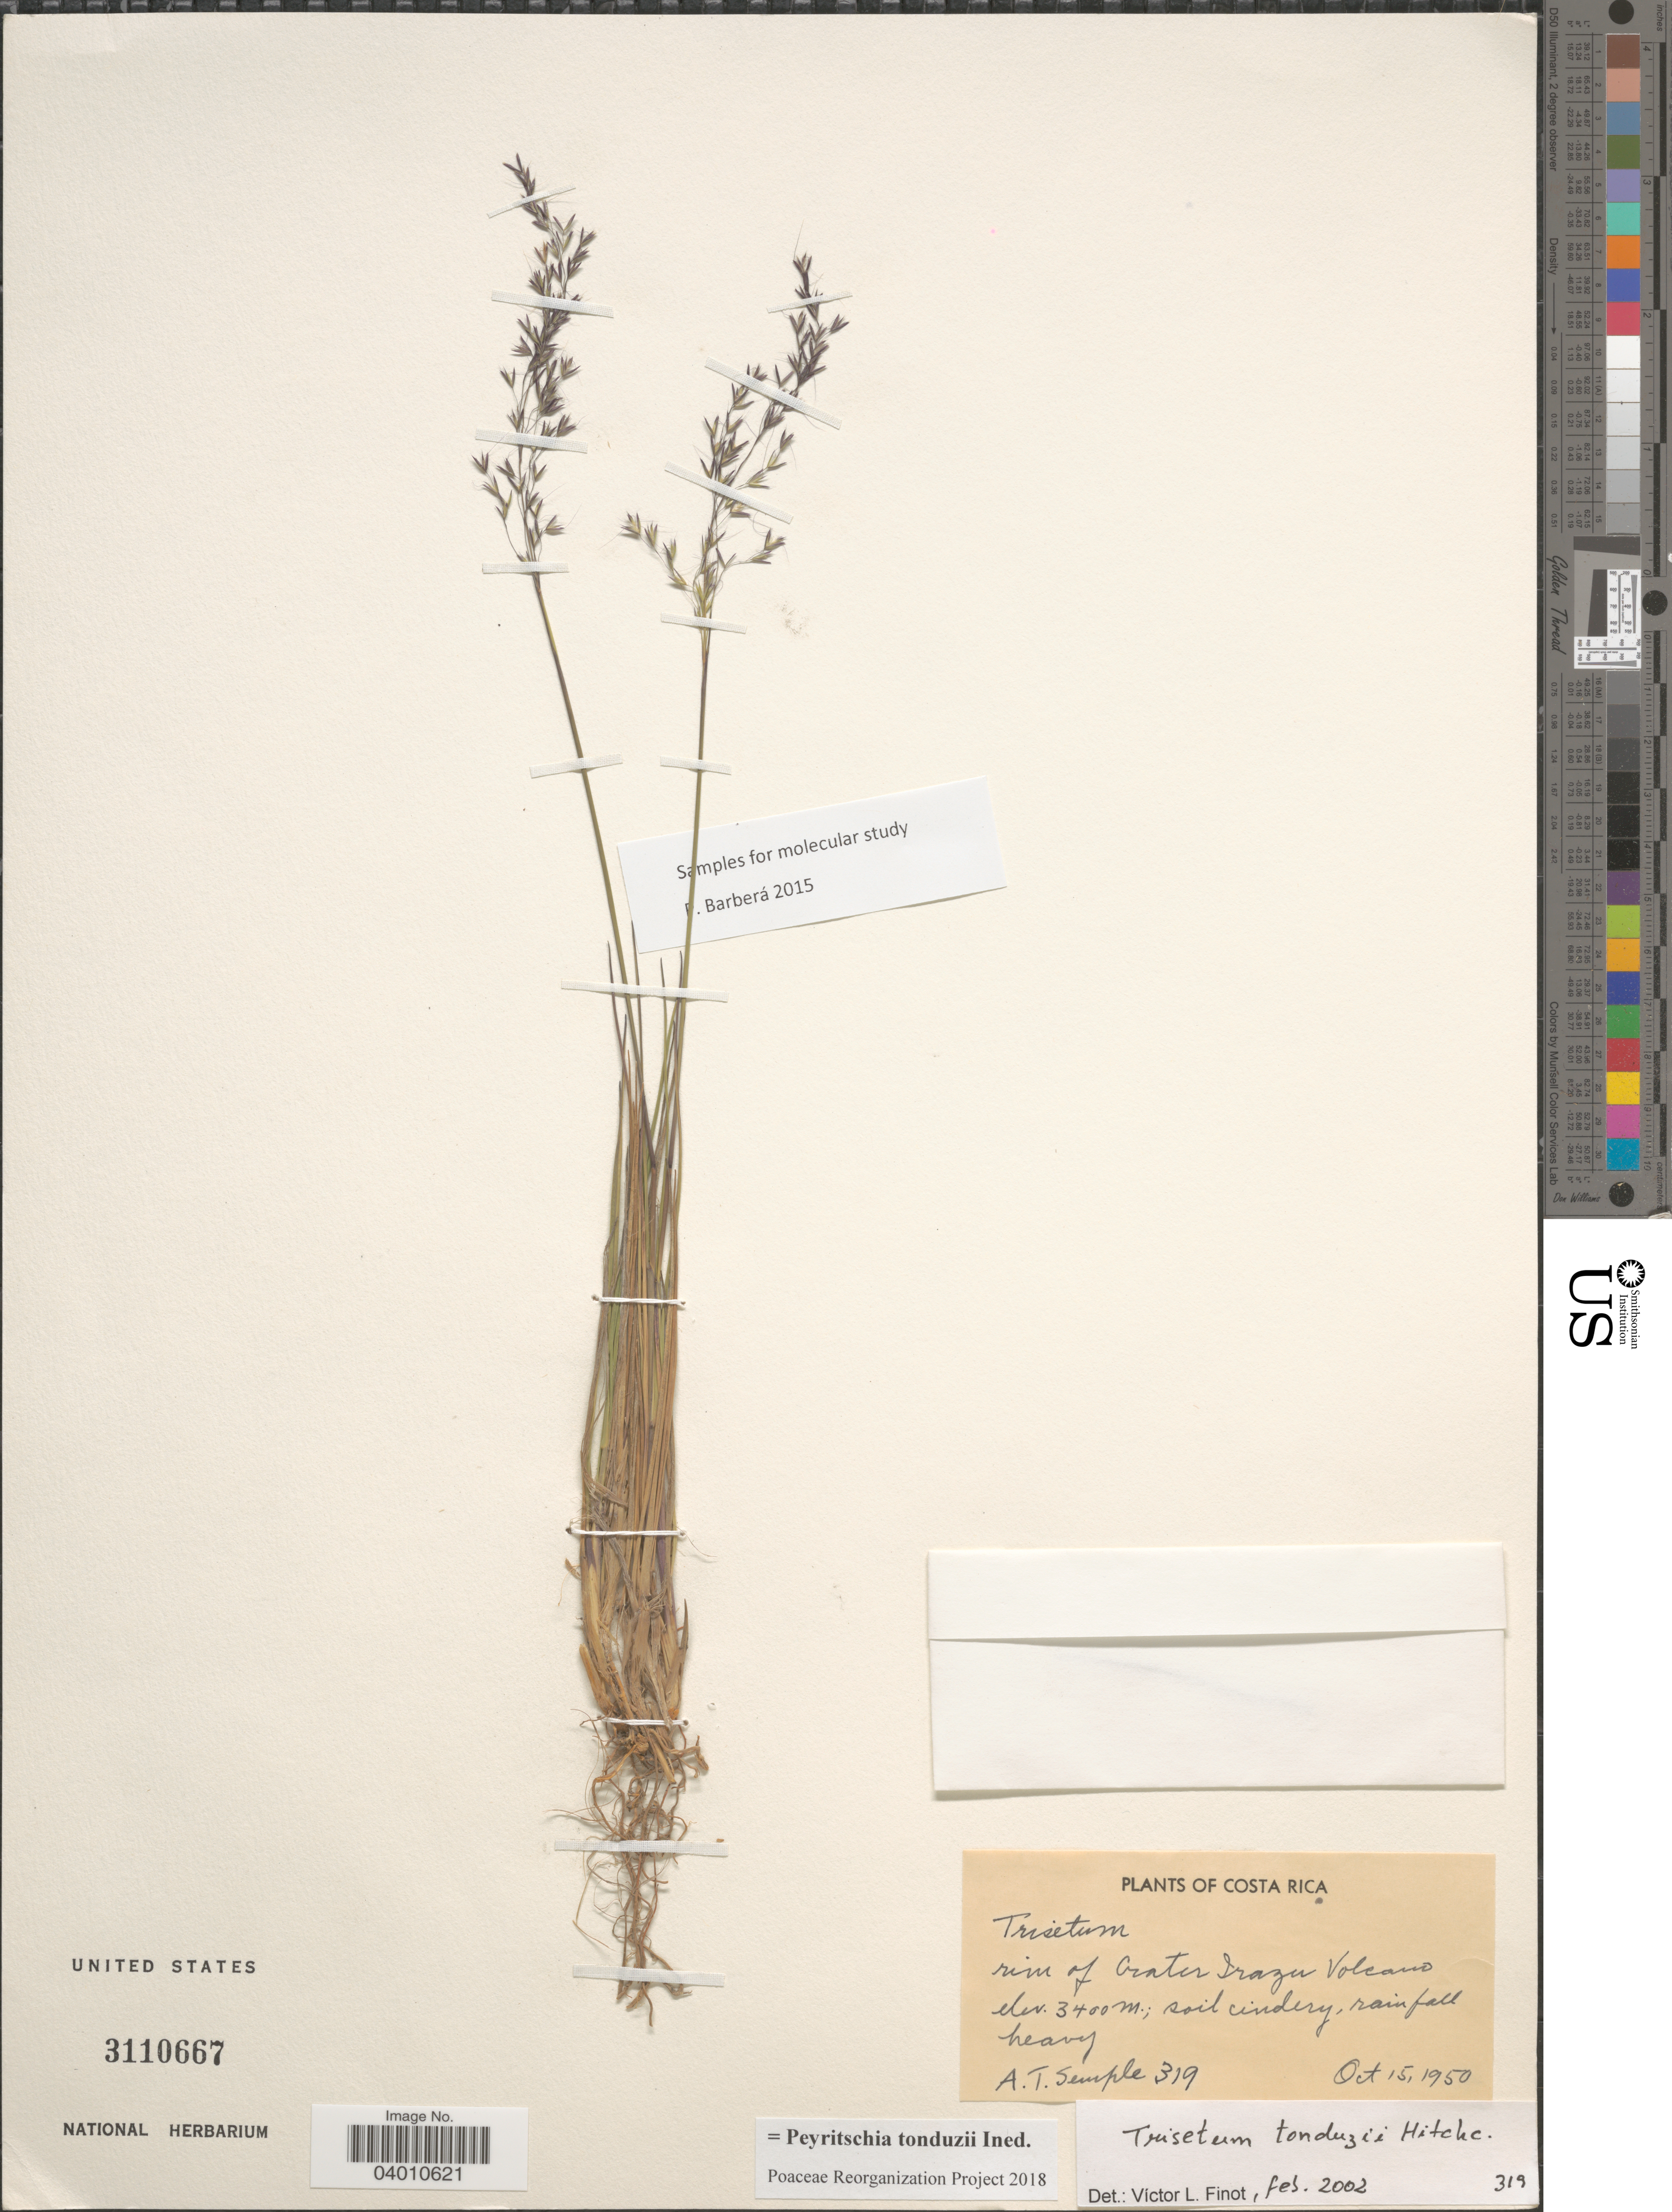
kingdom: Plantae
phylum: Tracheophyta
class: Liliopsida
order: Poales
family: Poaceae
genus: Peyritschia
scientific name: Peyritschia tonduzii ined.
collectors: A. Semple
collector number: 319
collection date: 1950-10-15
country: Costa Rica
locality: Rim of Crater Irazu Volcano.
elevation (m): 3400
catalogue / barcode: US 3110667